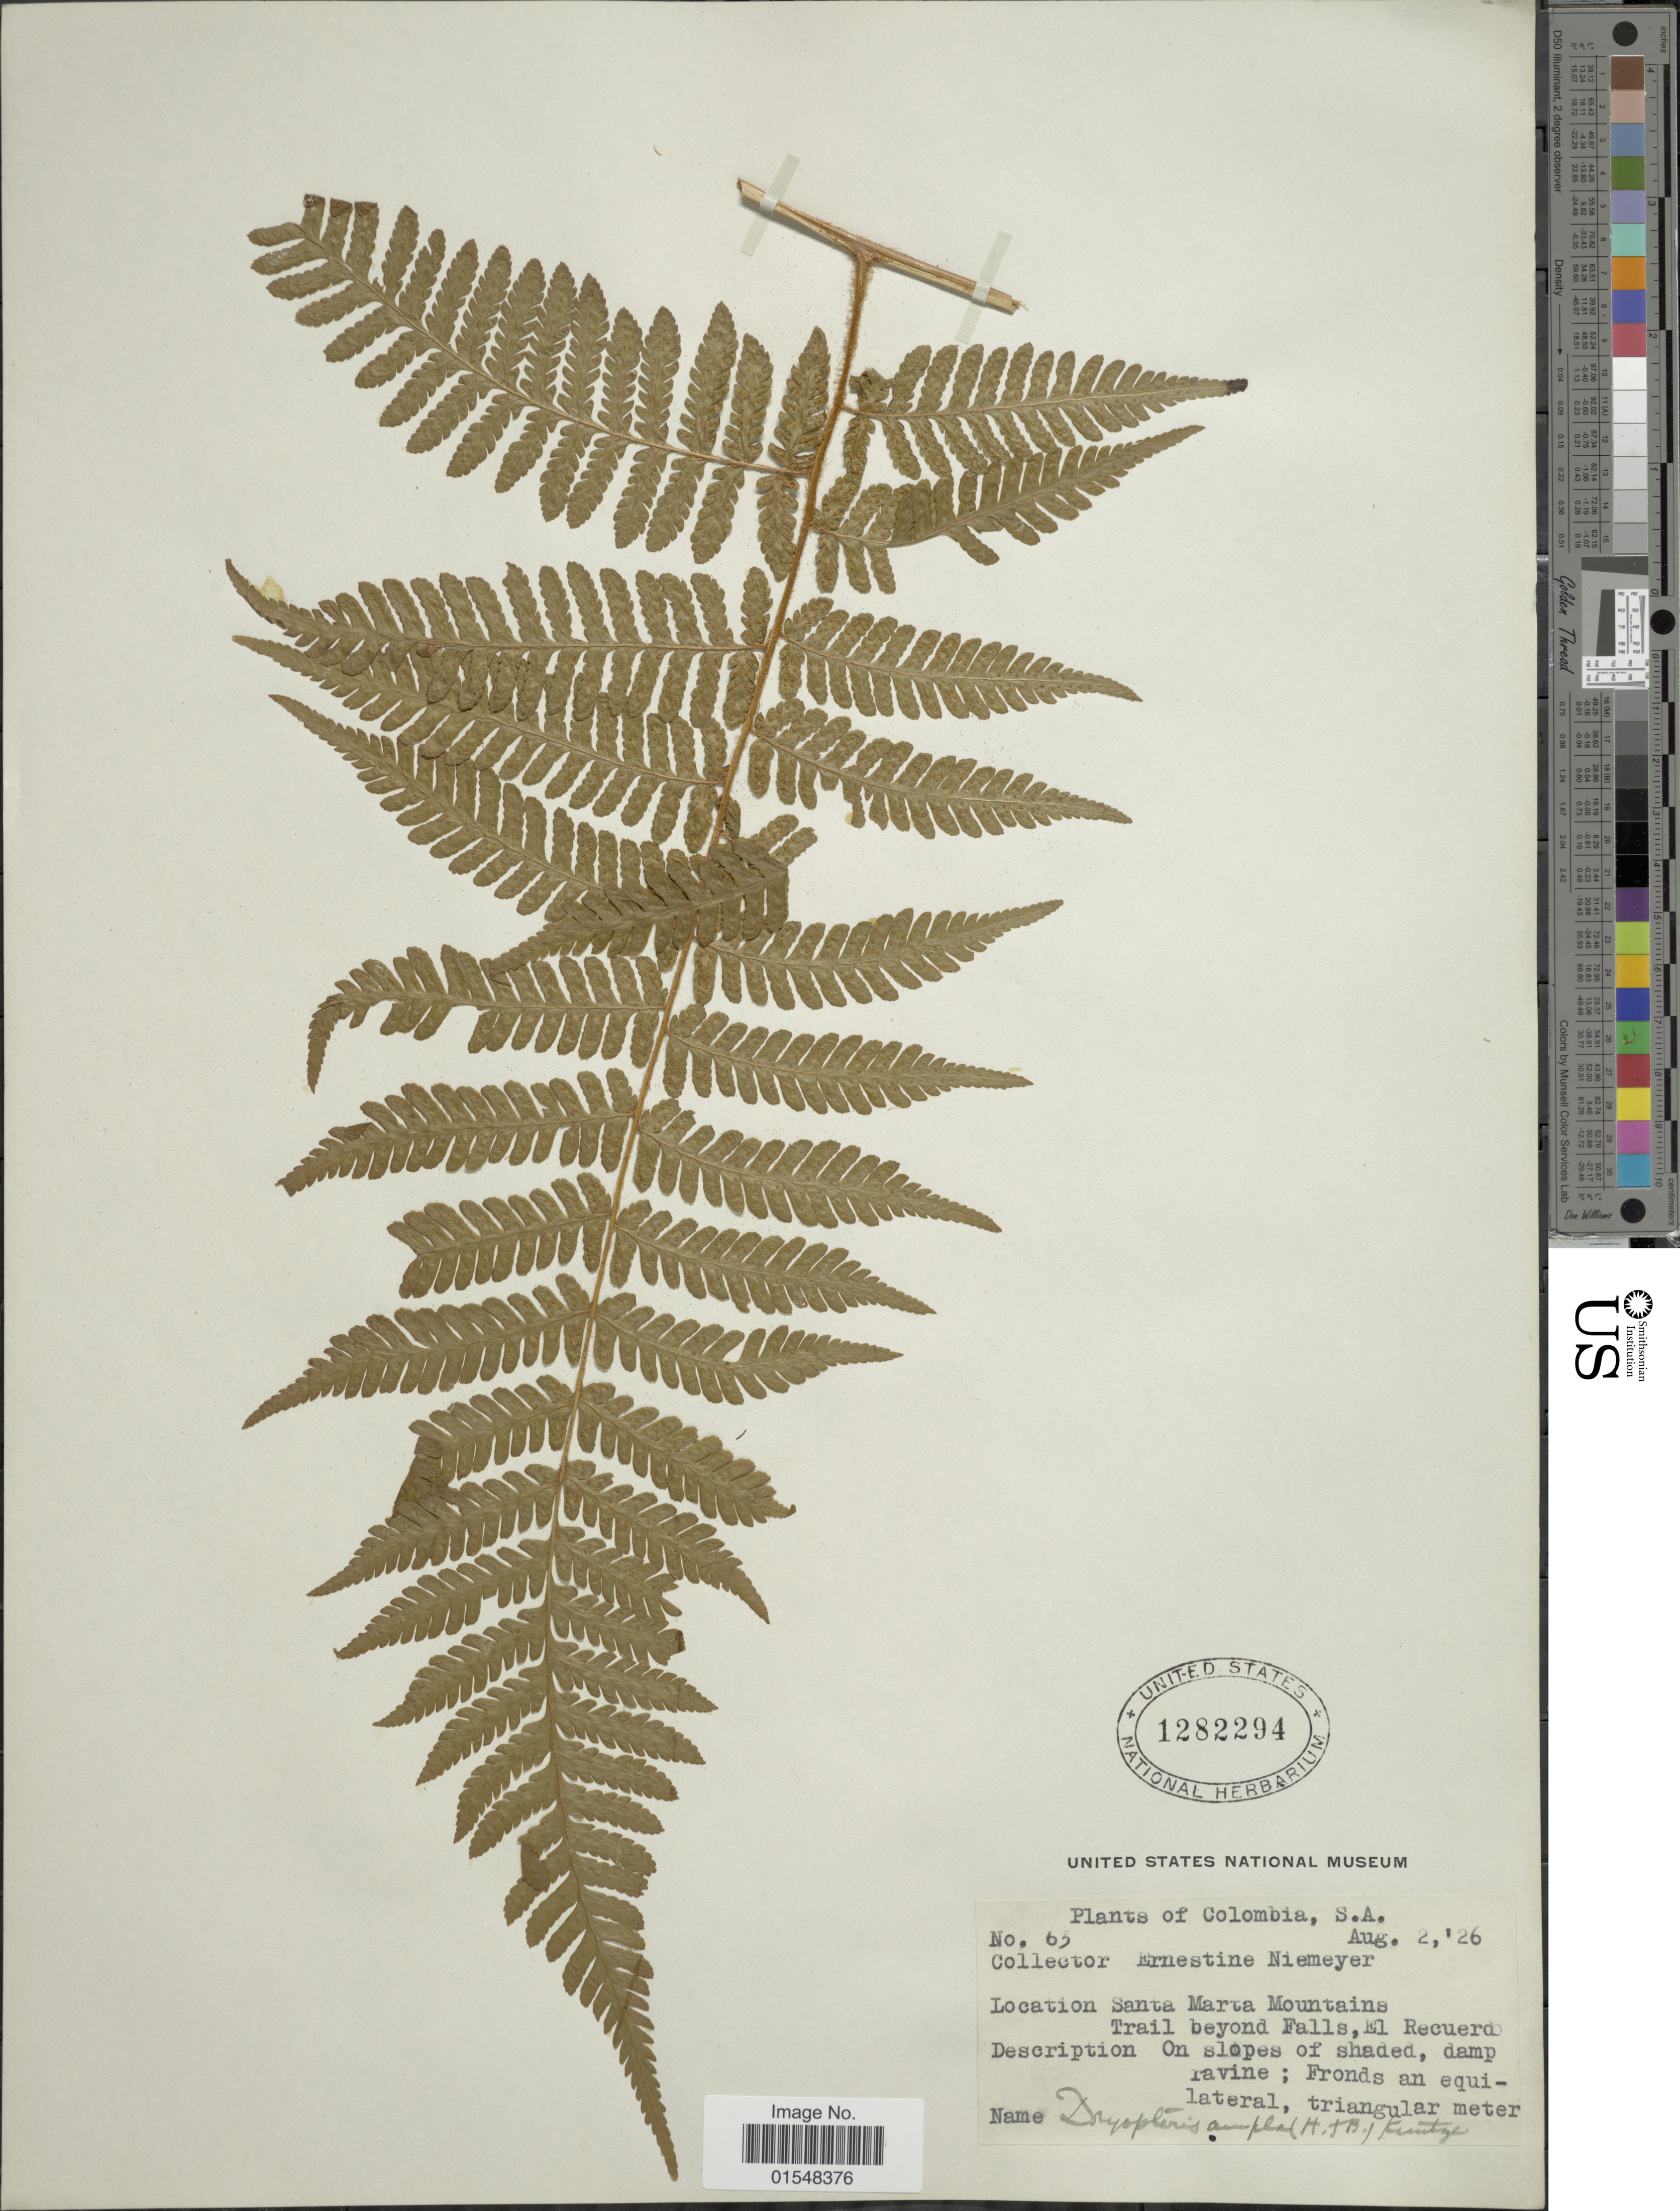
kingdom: Plantae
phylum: Tracheophyta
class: Polypodiopsida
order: Polypodiales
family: Dryopteridaceae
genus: Ctenitis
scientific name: Ctenitis sloanei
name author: (Poepp. ex Spreng.) C.V. Morton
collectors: E. H. Niemeyer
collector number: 63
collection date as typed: Transcribed d/m/y: 2/8/26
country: Colombia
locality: S. A., Santa Marta Mountains, trail beyond Falls, El Recuerdo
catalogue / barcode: US 1282294